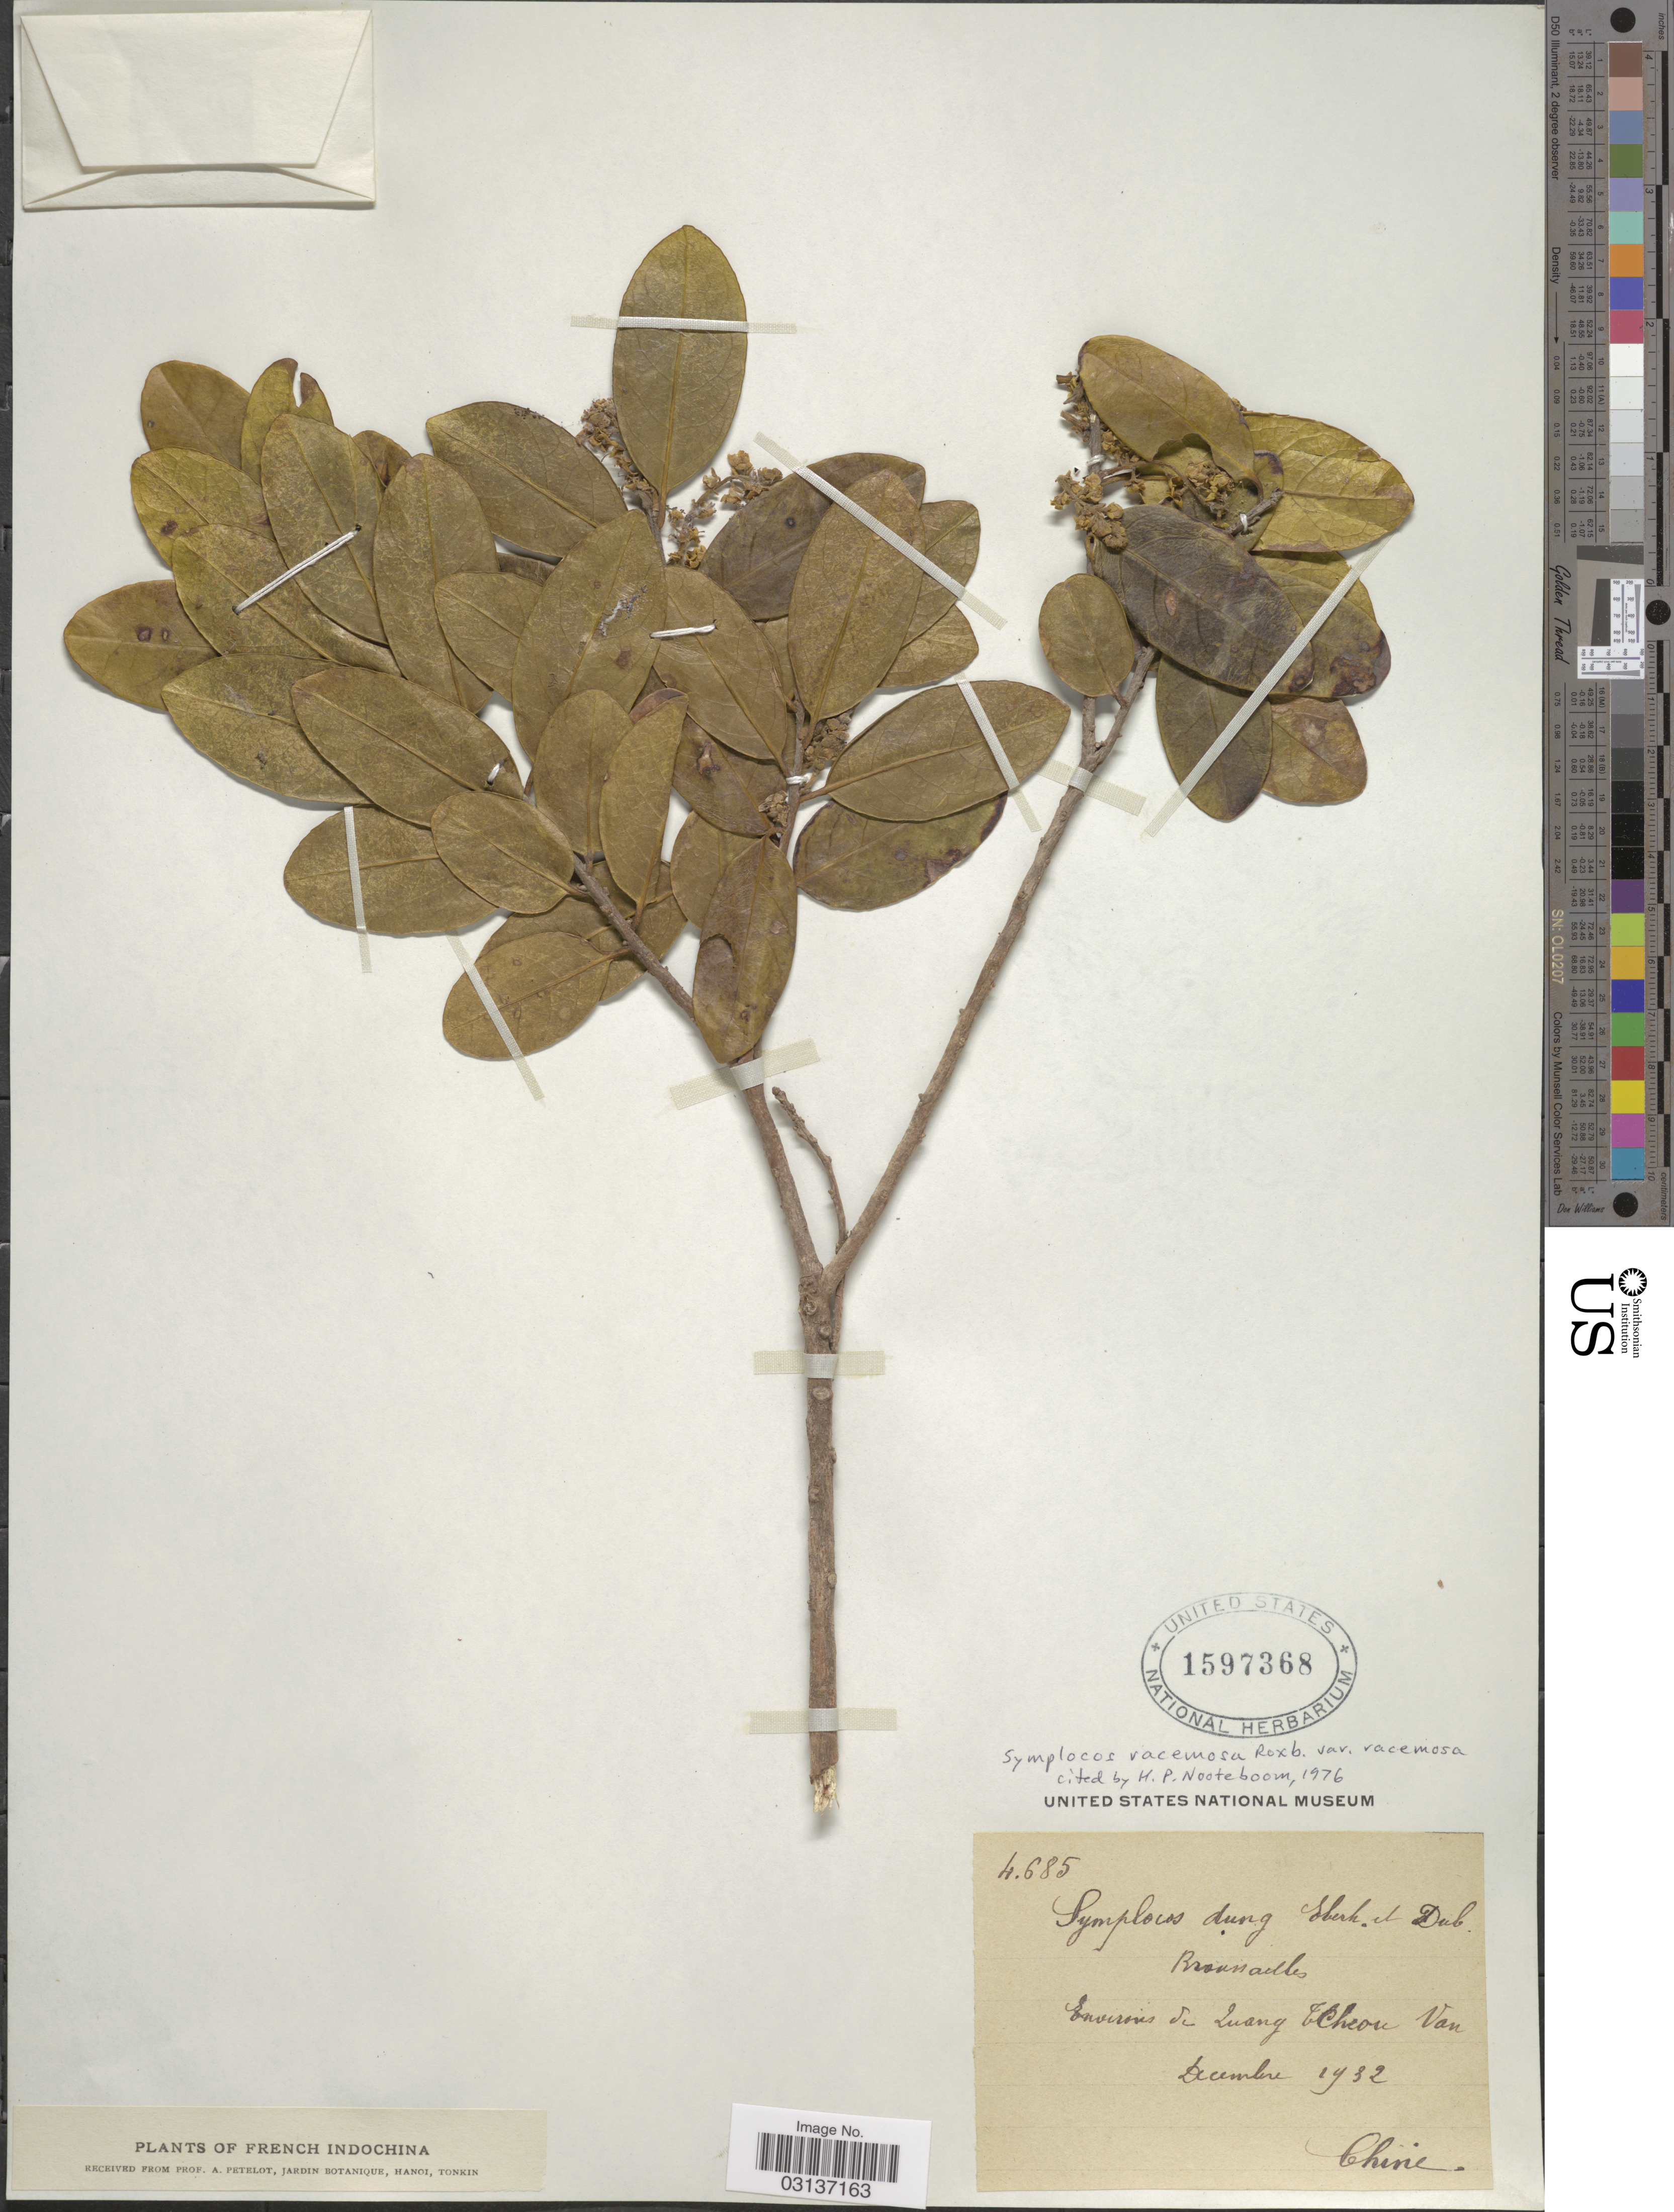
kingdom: Plantae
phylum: Tracheophyta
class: Magnoliopsida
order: Ericales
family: Symplocaceae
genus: Symplocos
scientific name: Symplocos racemosa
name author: Roxb.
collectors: A. Petelot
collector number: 4685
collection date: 1932-12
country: Vietnam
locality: French Indochina. Environs de Quang Tcheou Van.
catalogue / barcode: US 1597368